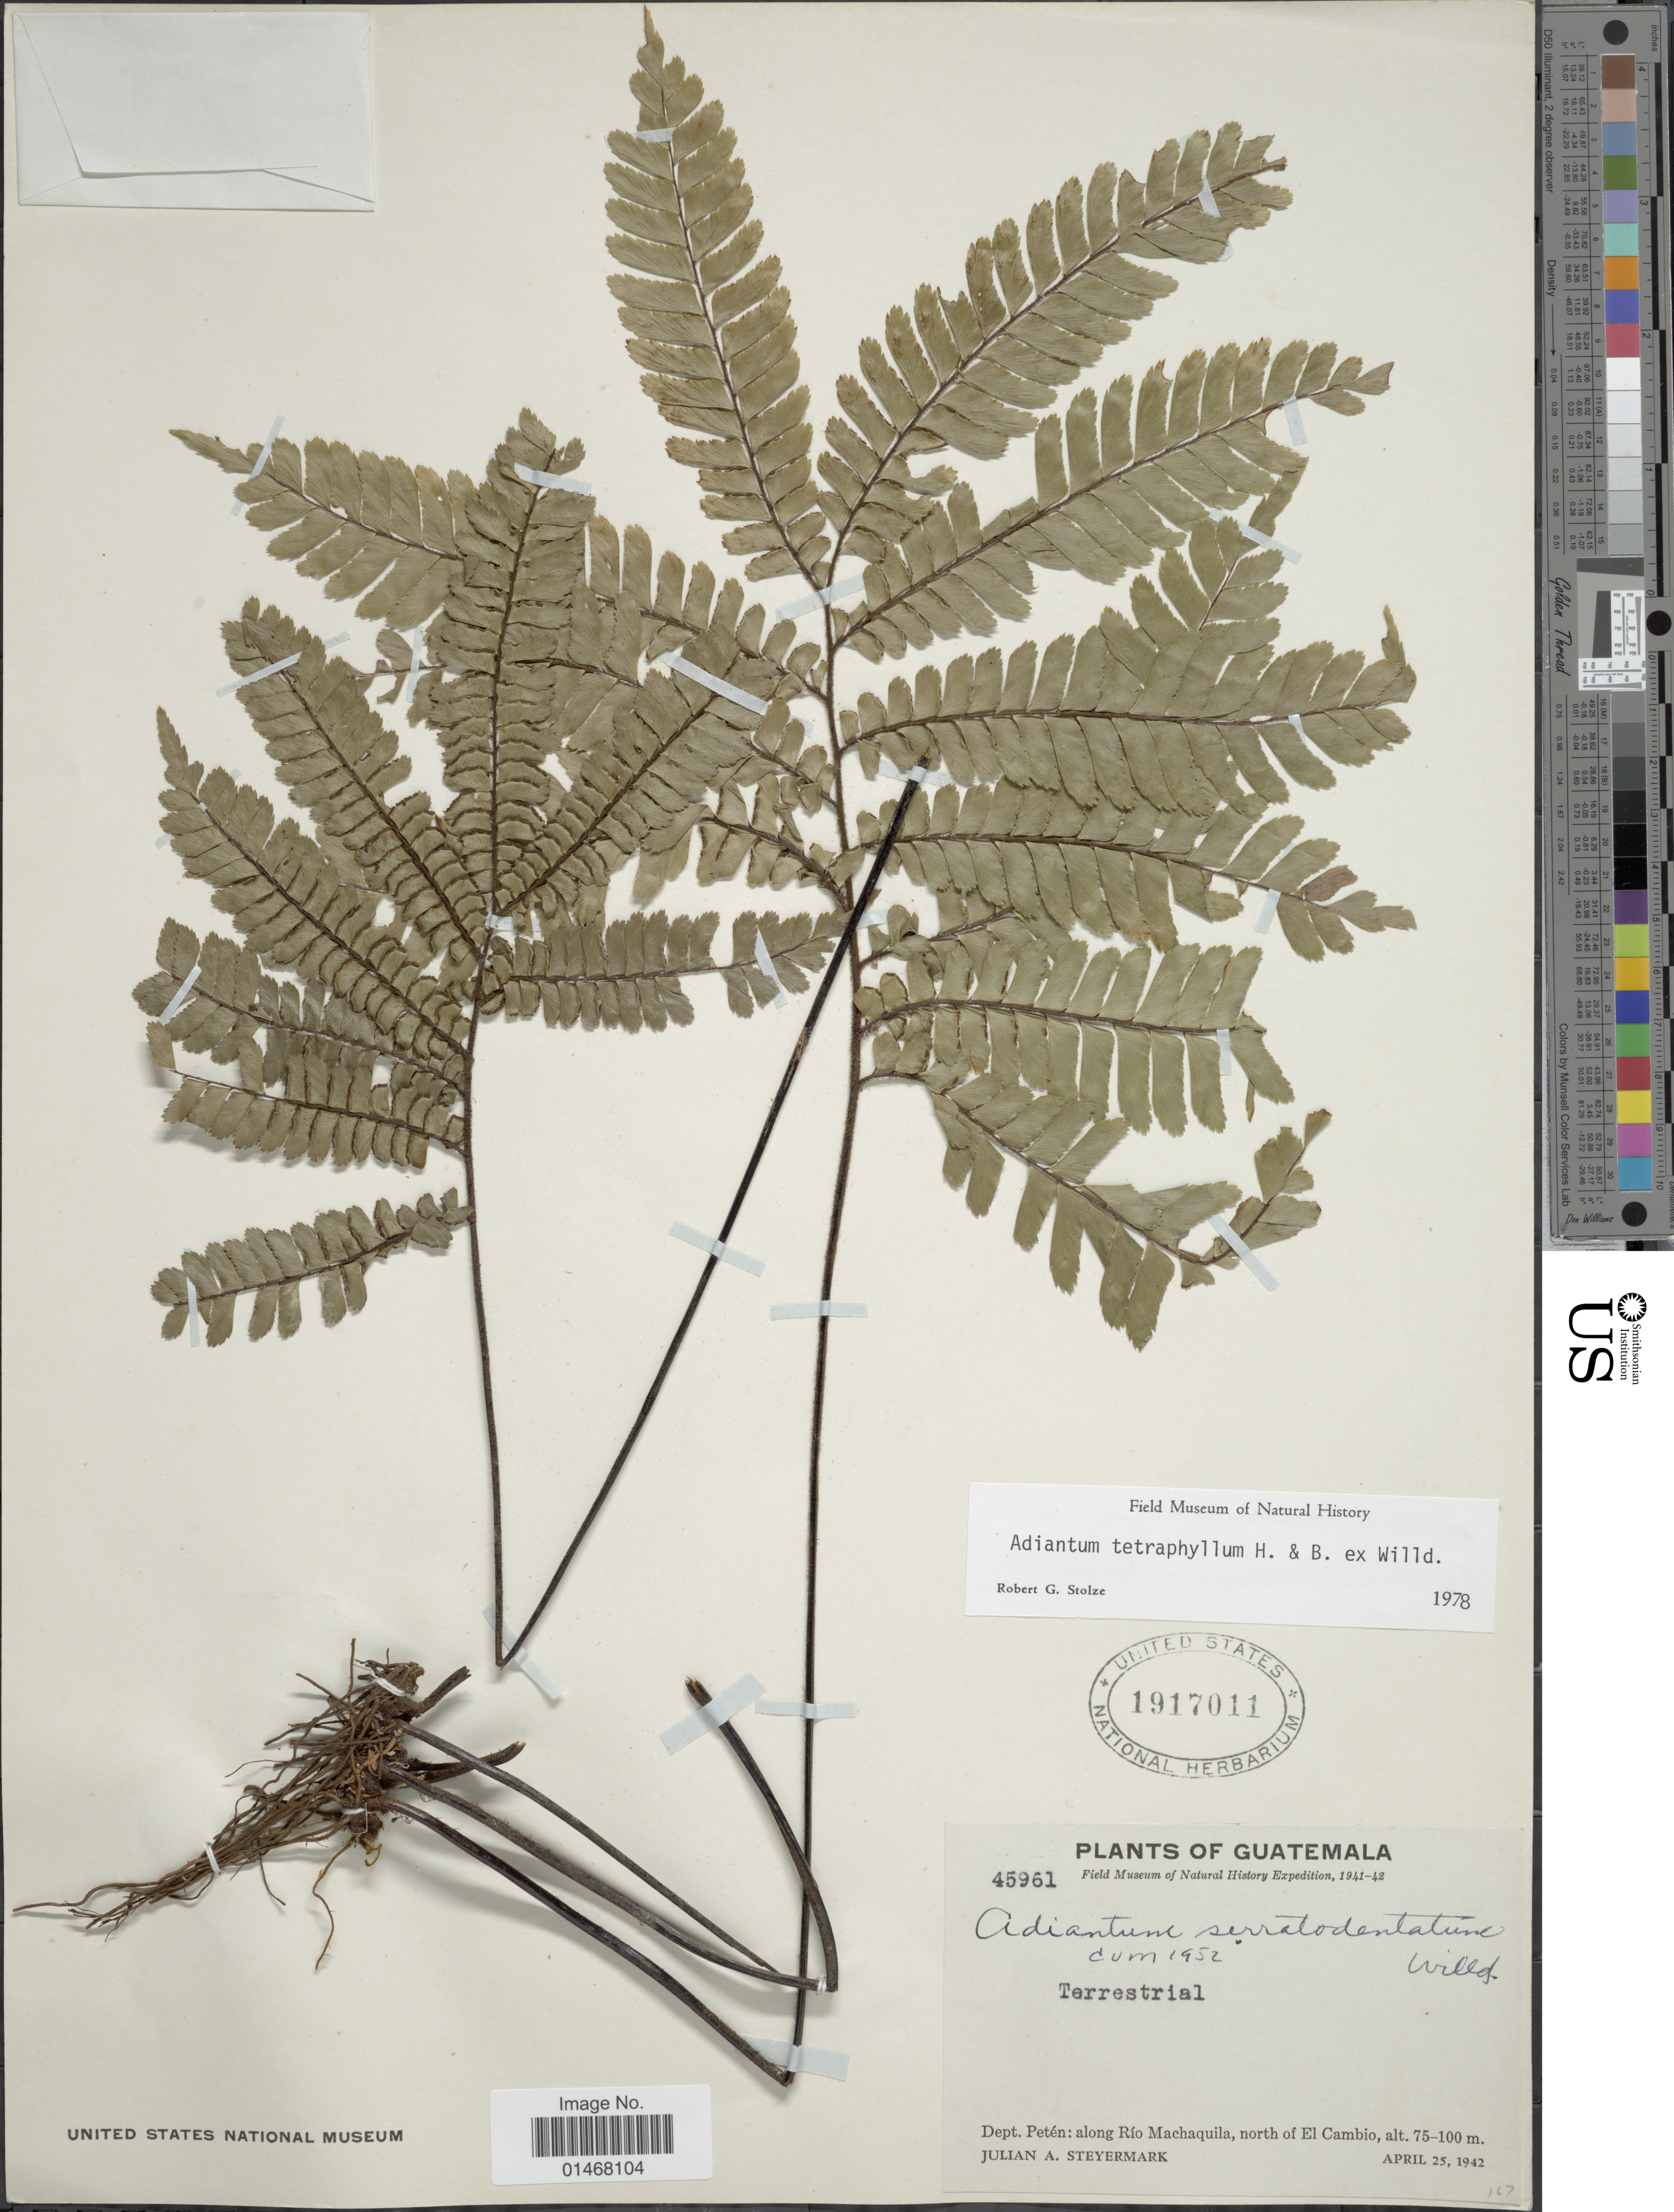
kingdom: Plantae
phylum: Tracheophyta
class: Polypodiopsida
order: Polypodiales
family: Pteridaceae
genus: Adiantum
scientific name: Adiantum tetraphyllum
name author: Humb. & Bonpl. ex Willd.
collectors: J. Steyermark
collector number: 45961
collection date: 1942-04-25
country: Guatemala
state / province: El Petén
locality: Dept. Petén: along Río Machaquila, north of El Cambio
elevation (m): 75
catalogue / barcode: US 1917011